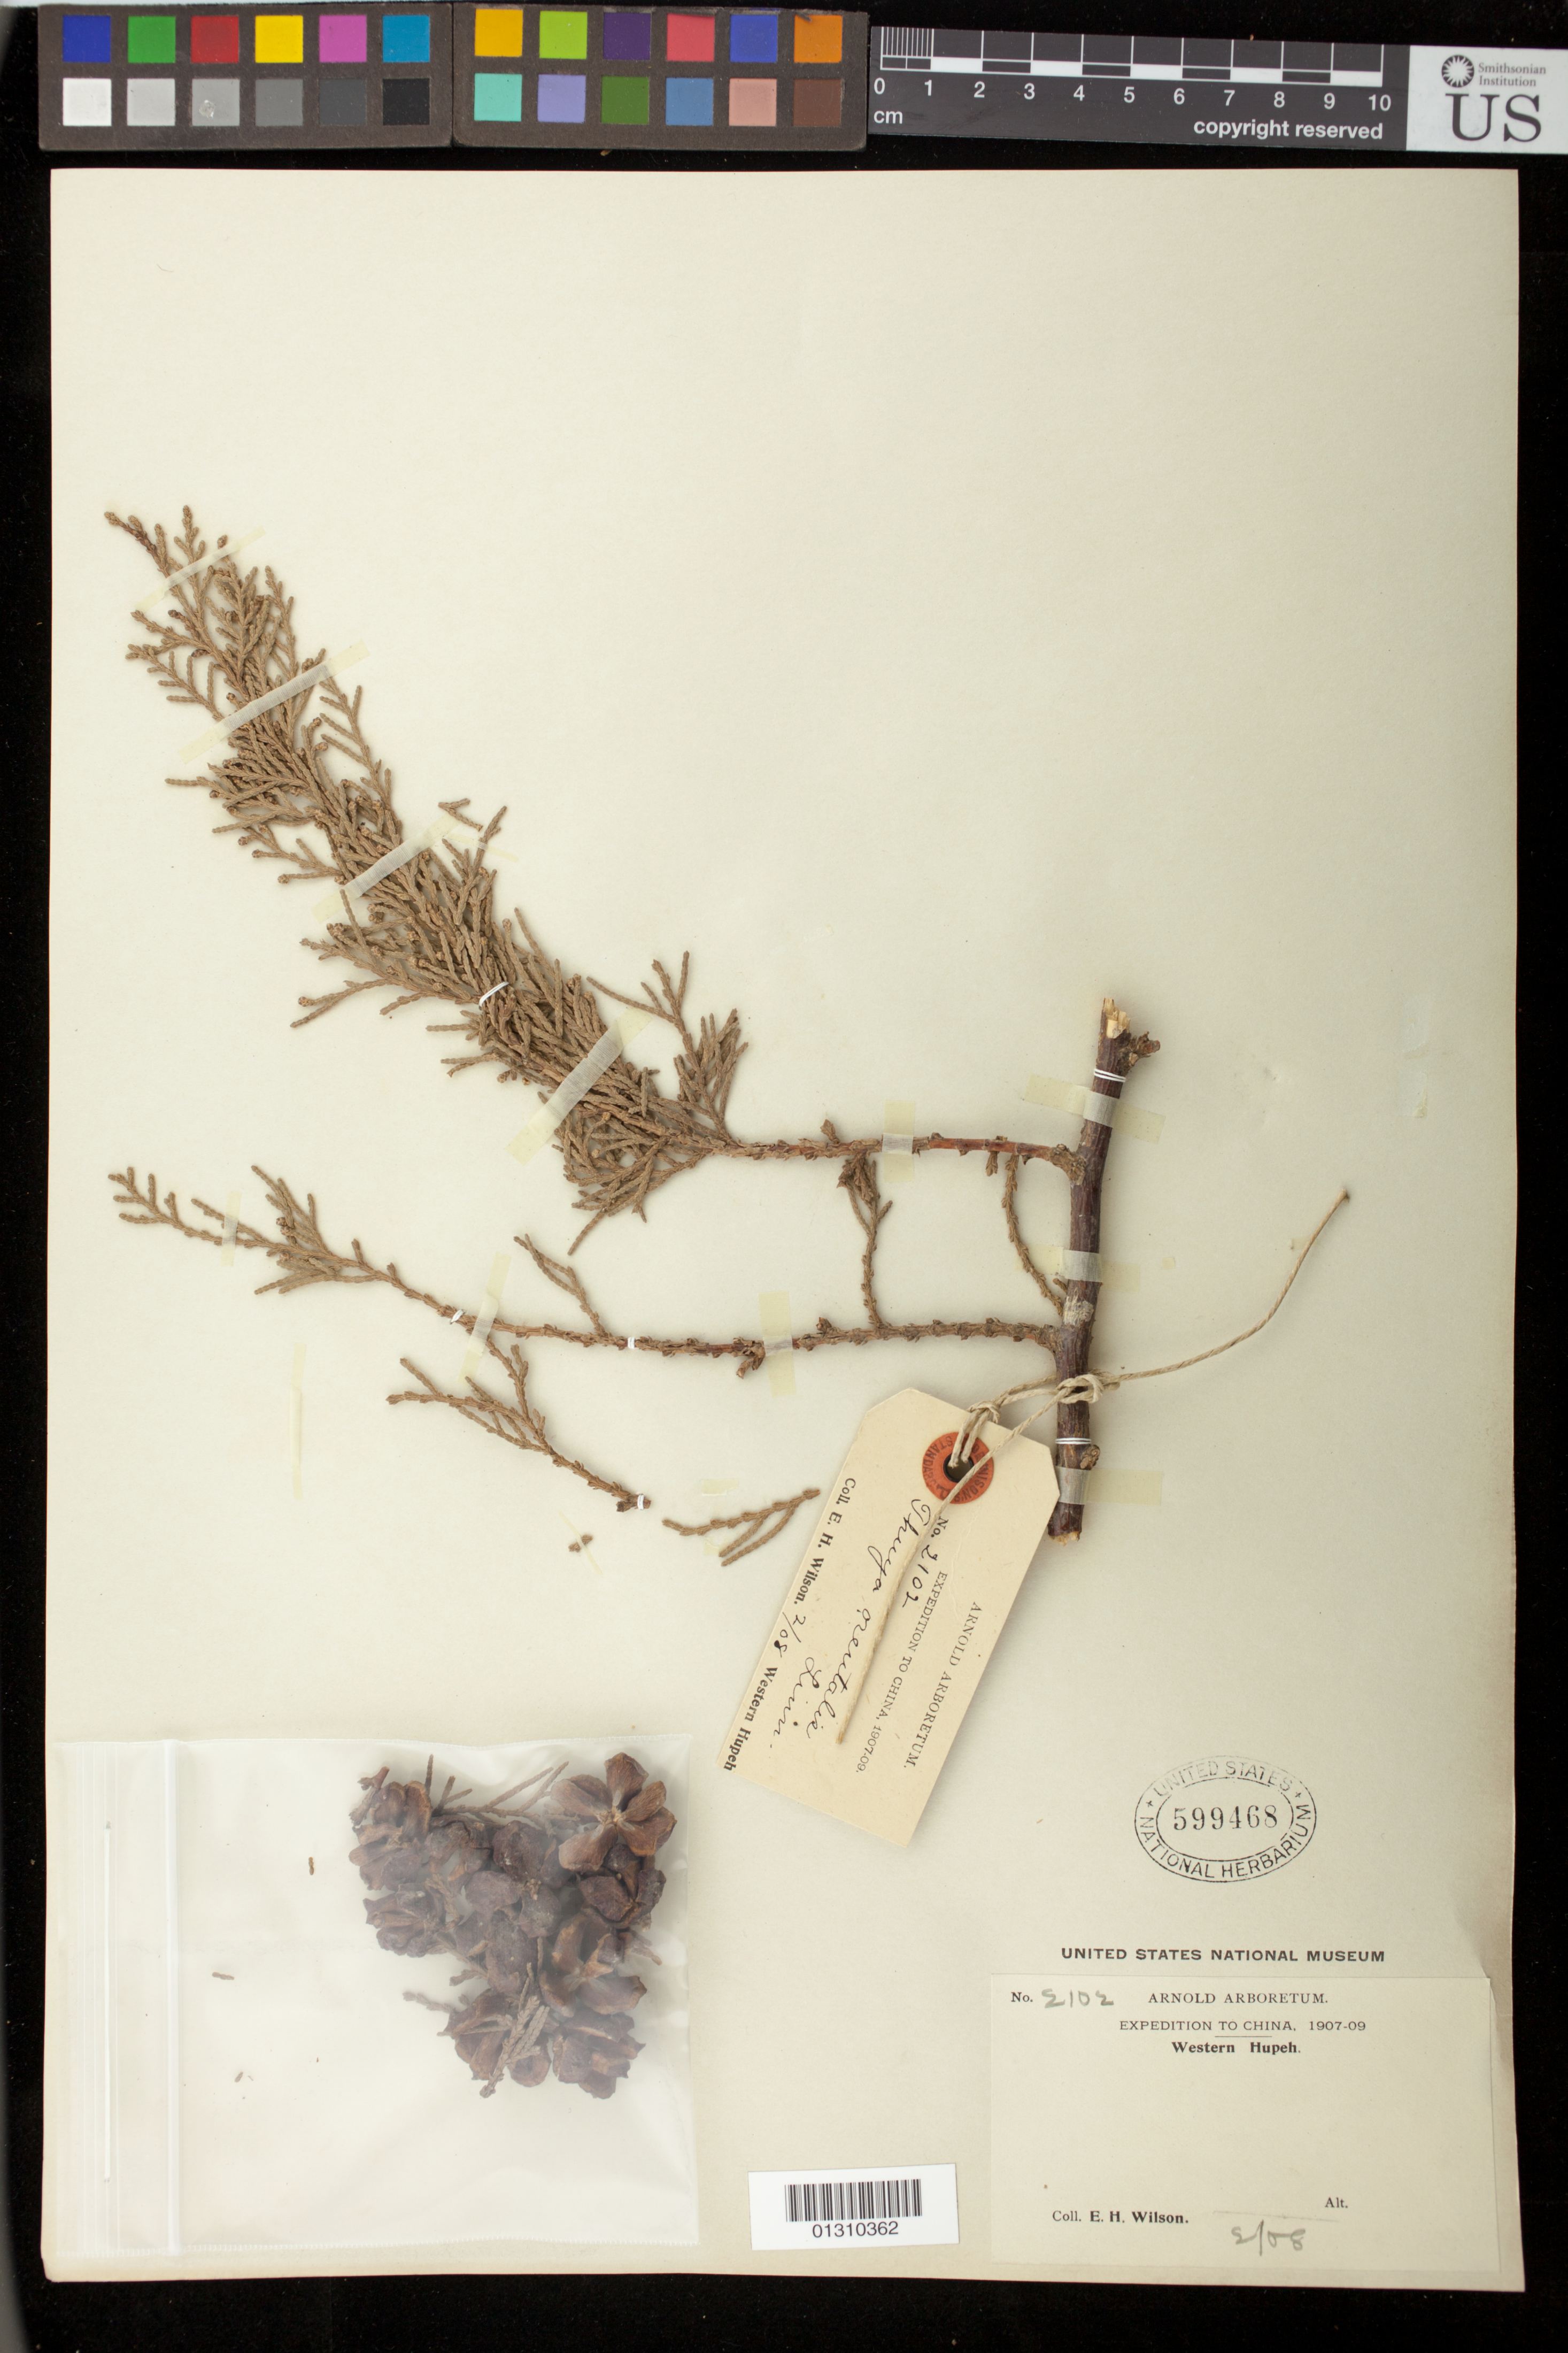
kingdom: Plantae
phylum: Tracheophyta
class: Pinopsida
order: Pinales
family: Cupressaceae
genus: Thuja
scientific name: Thuja orientalis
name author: L.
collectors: E. H. Wilson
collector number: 2102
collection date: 1908-02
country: China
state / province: Hubei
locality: Western Hupeh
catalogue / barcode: US 599468